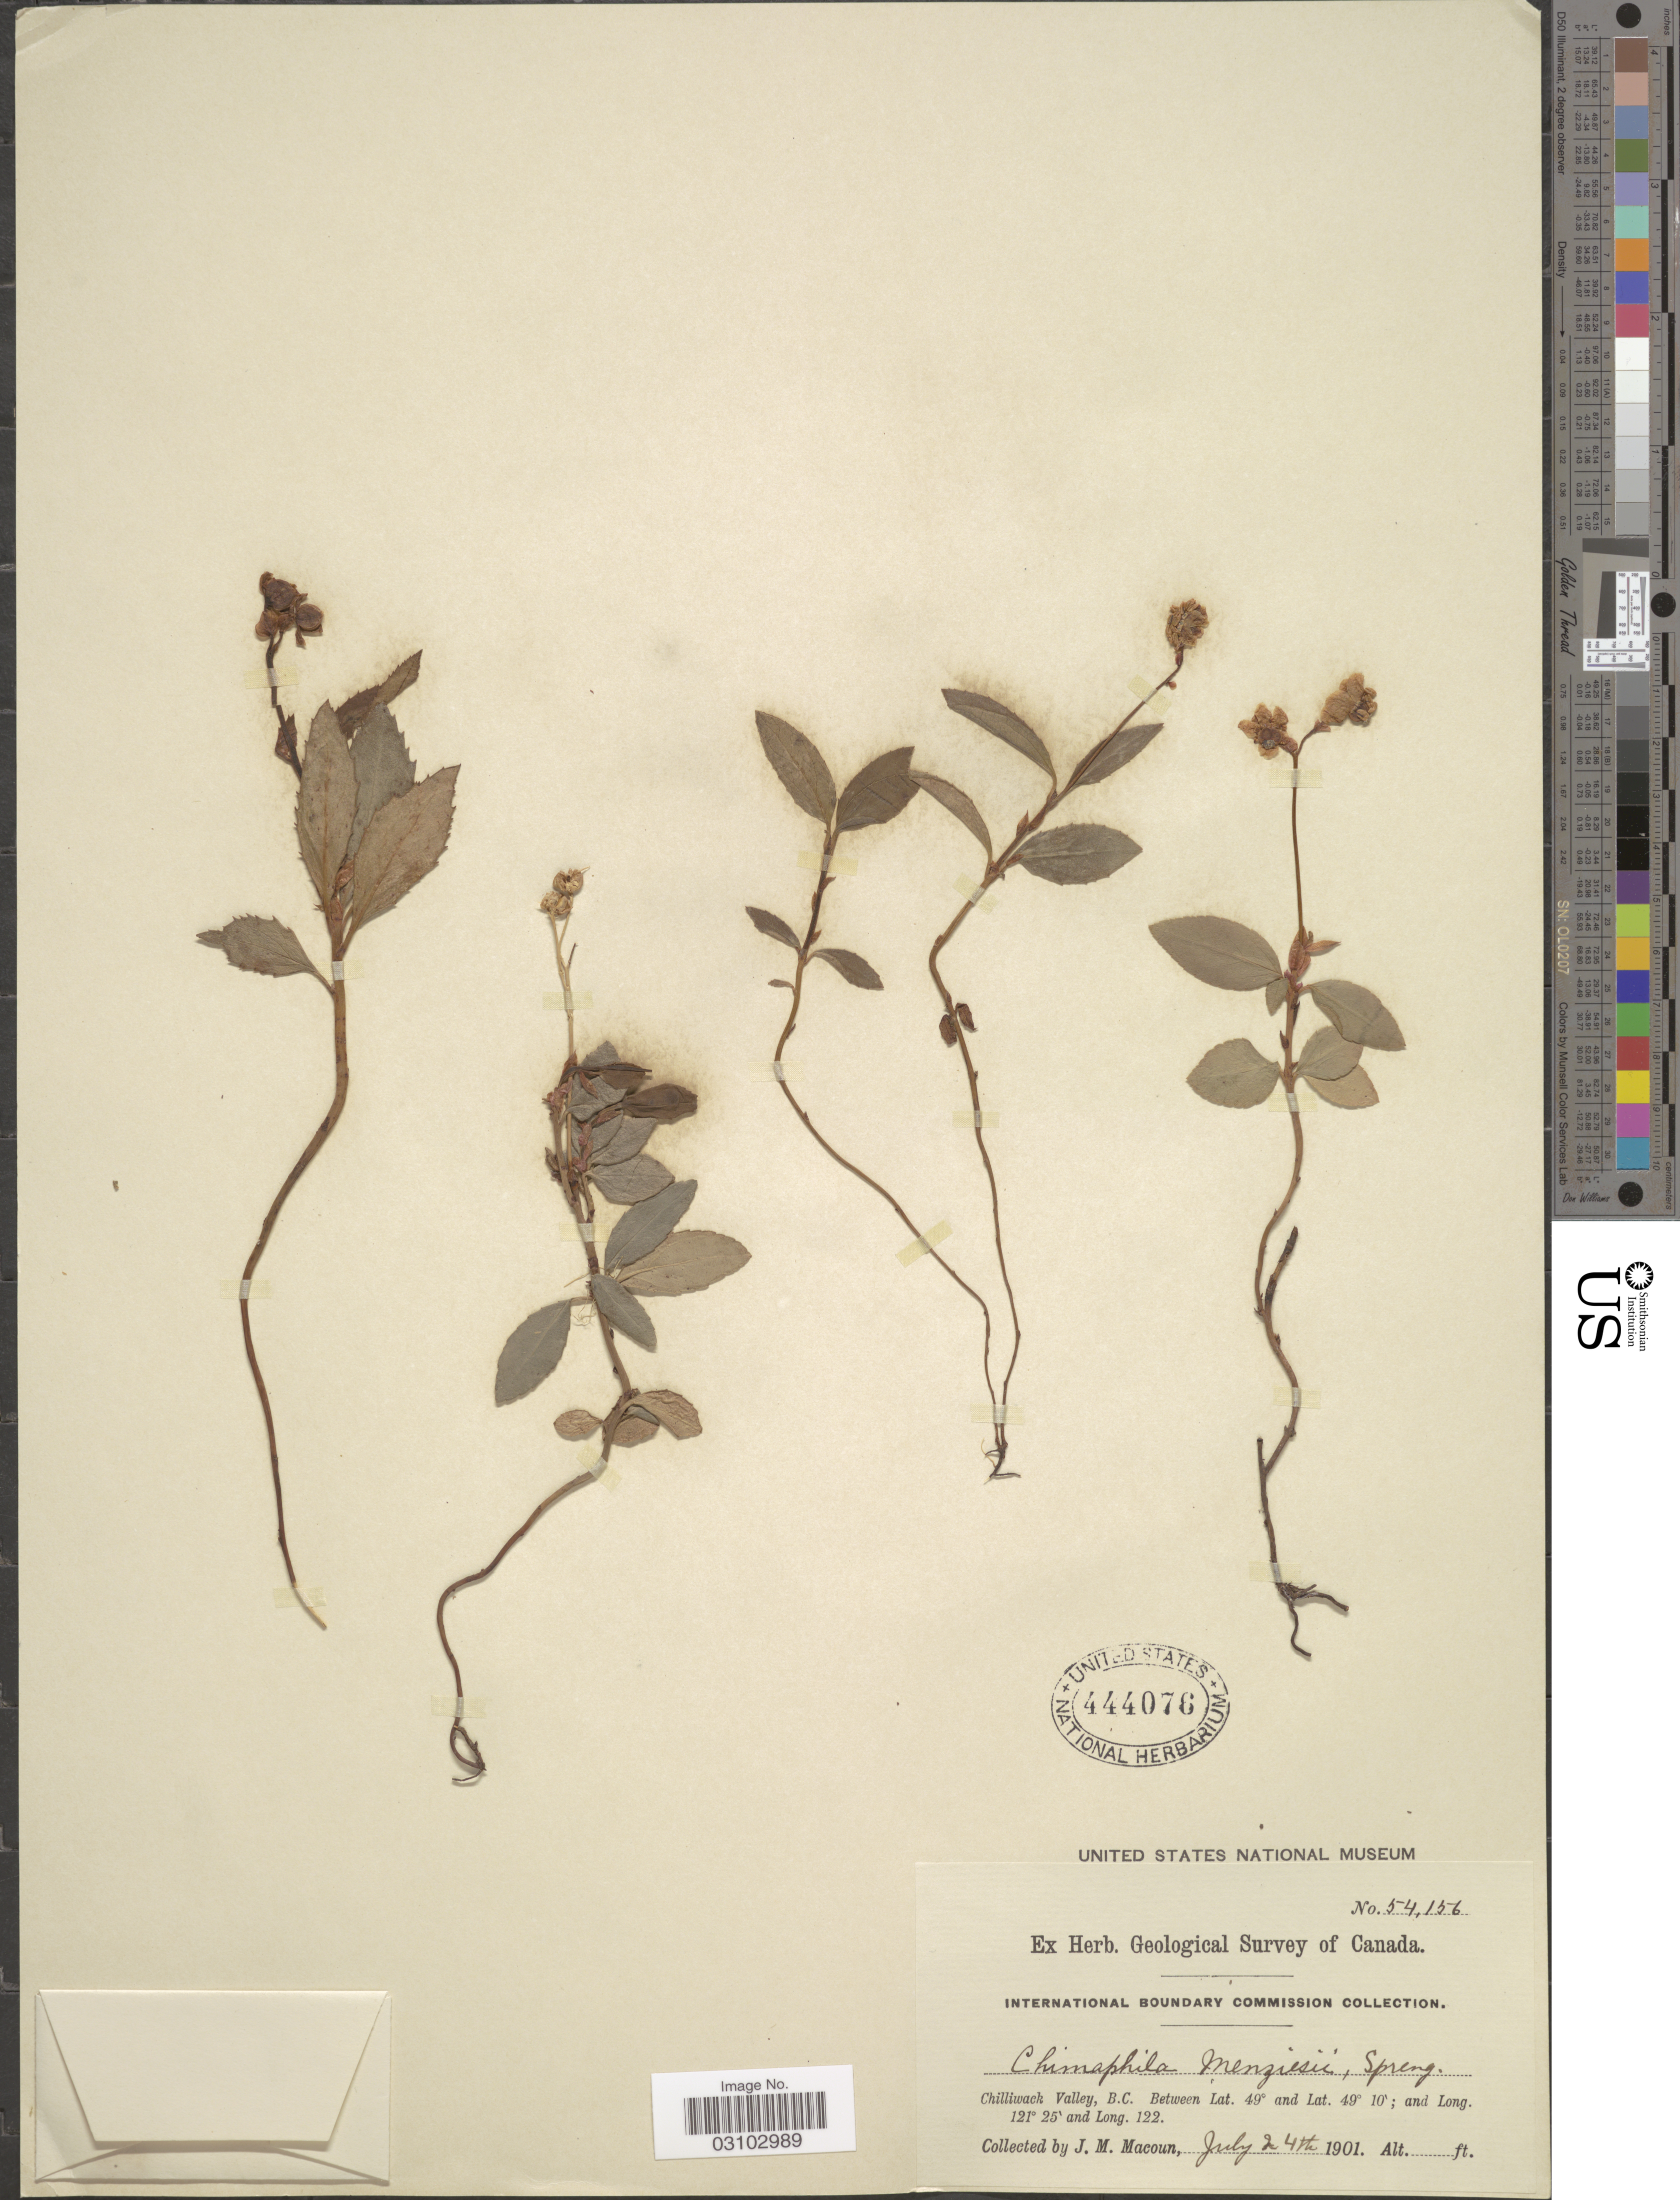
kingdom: Plantae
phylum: Tracheophyta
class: Magnoliopsida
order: Ericales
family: Ericaceae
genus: Chimaphila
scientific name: Chimaphila menziesii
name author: (R. Br. ex G. Don) Spreng.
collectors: J. M. Macoun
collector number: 54156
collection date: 1901-07-24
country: Canada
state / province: British Columbia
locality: Chilliwack Valley.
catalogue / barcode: US 444076